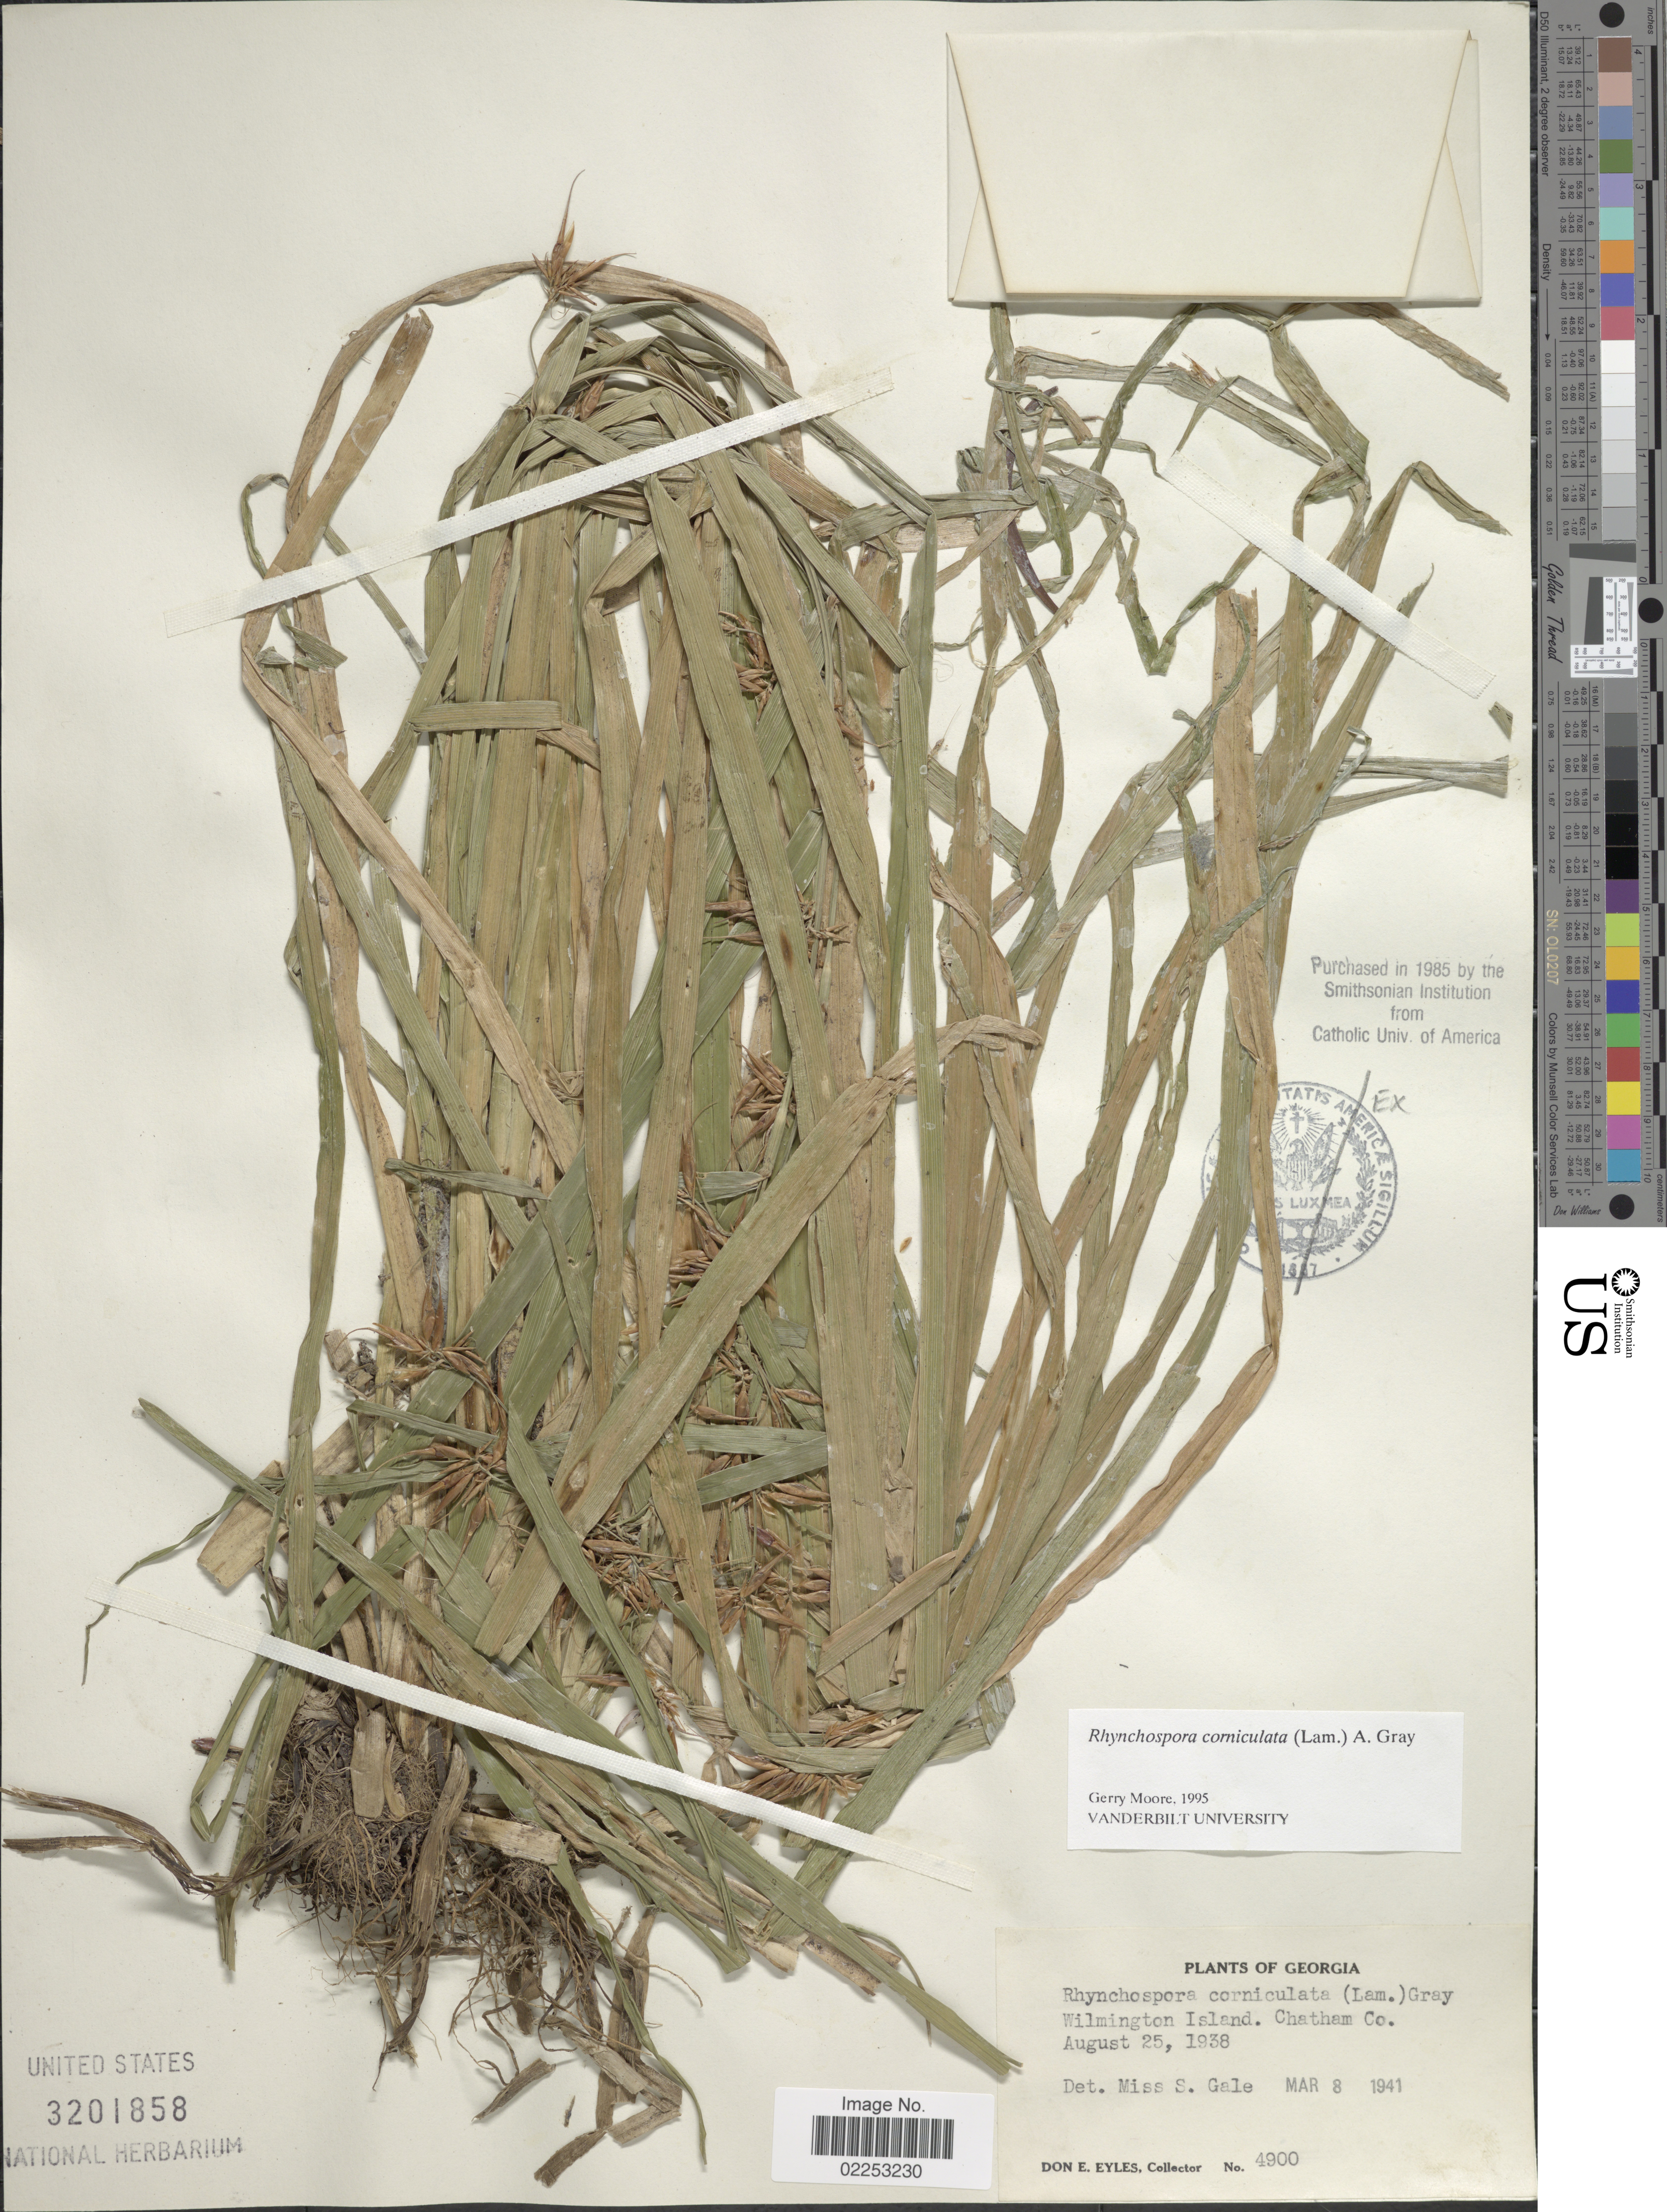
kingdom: Plantae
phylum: Tracheophyta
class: Liliopsida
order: Poales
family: Cyperaceae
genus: Rhynchospora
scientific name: Rhynchospora corniculata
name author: (Lam.) A. Gray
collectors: D. Eyles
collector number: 4900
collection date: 1938-08-25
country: United States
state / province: Georgia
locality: Wilington Island. Chatham Co.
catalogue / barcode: US 3201858